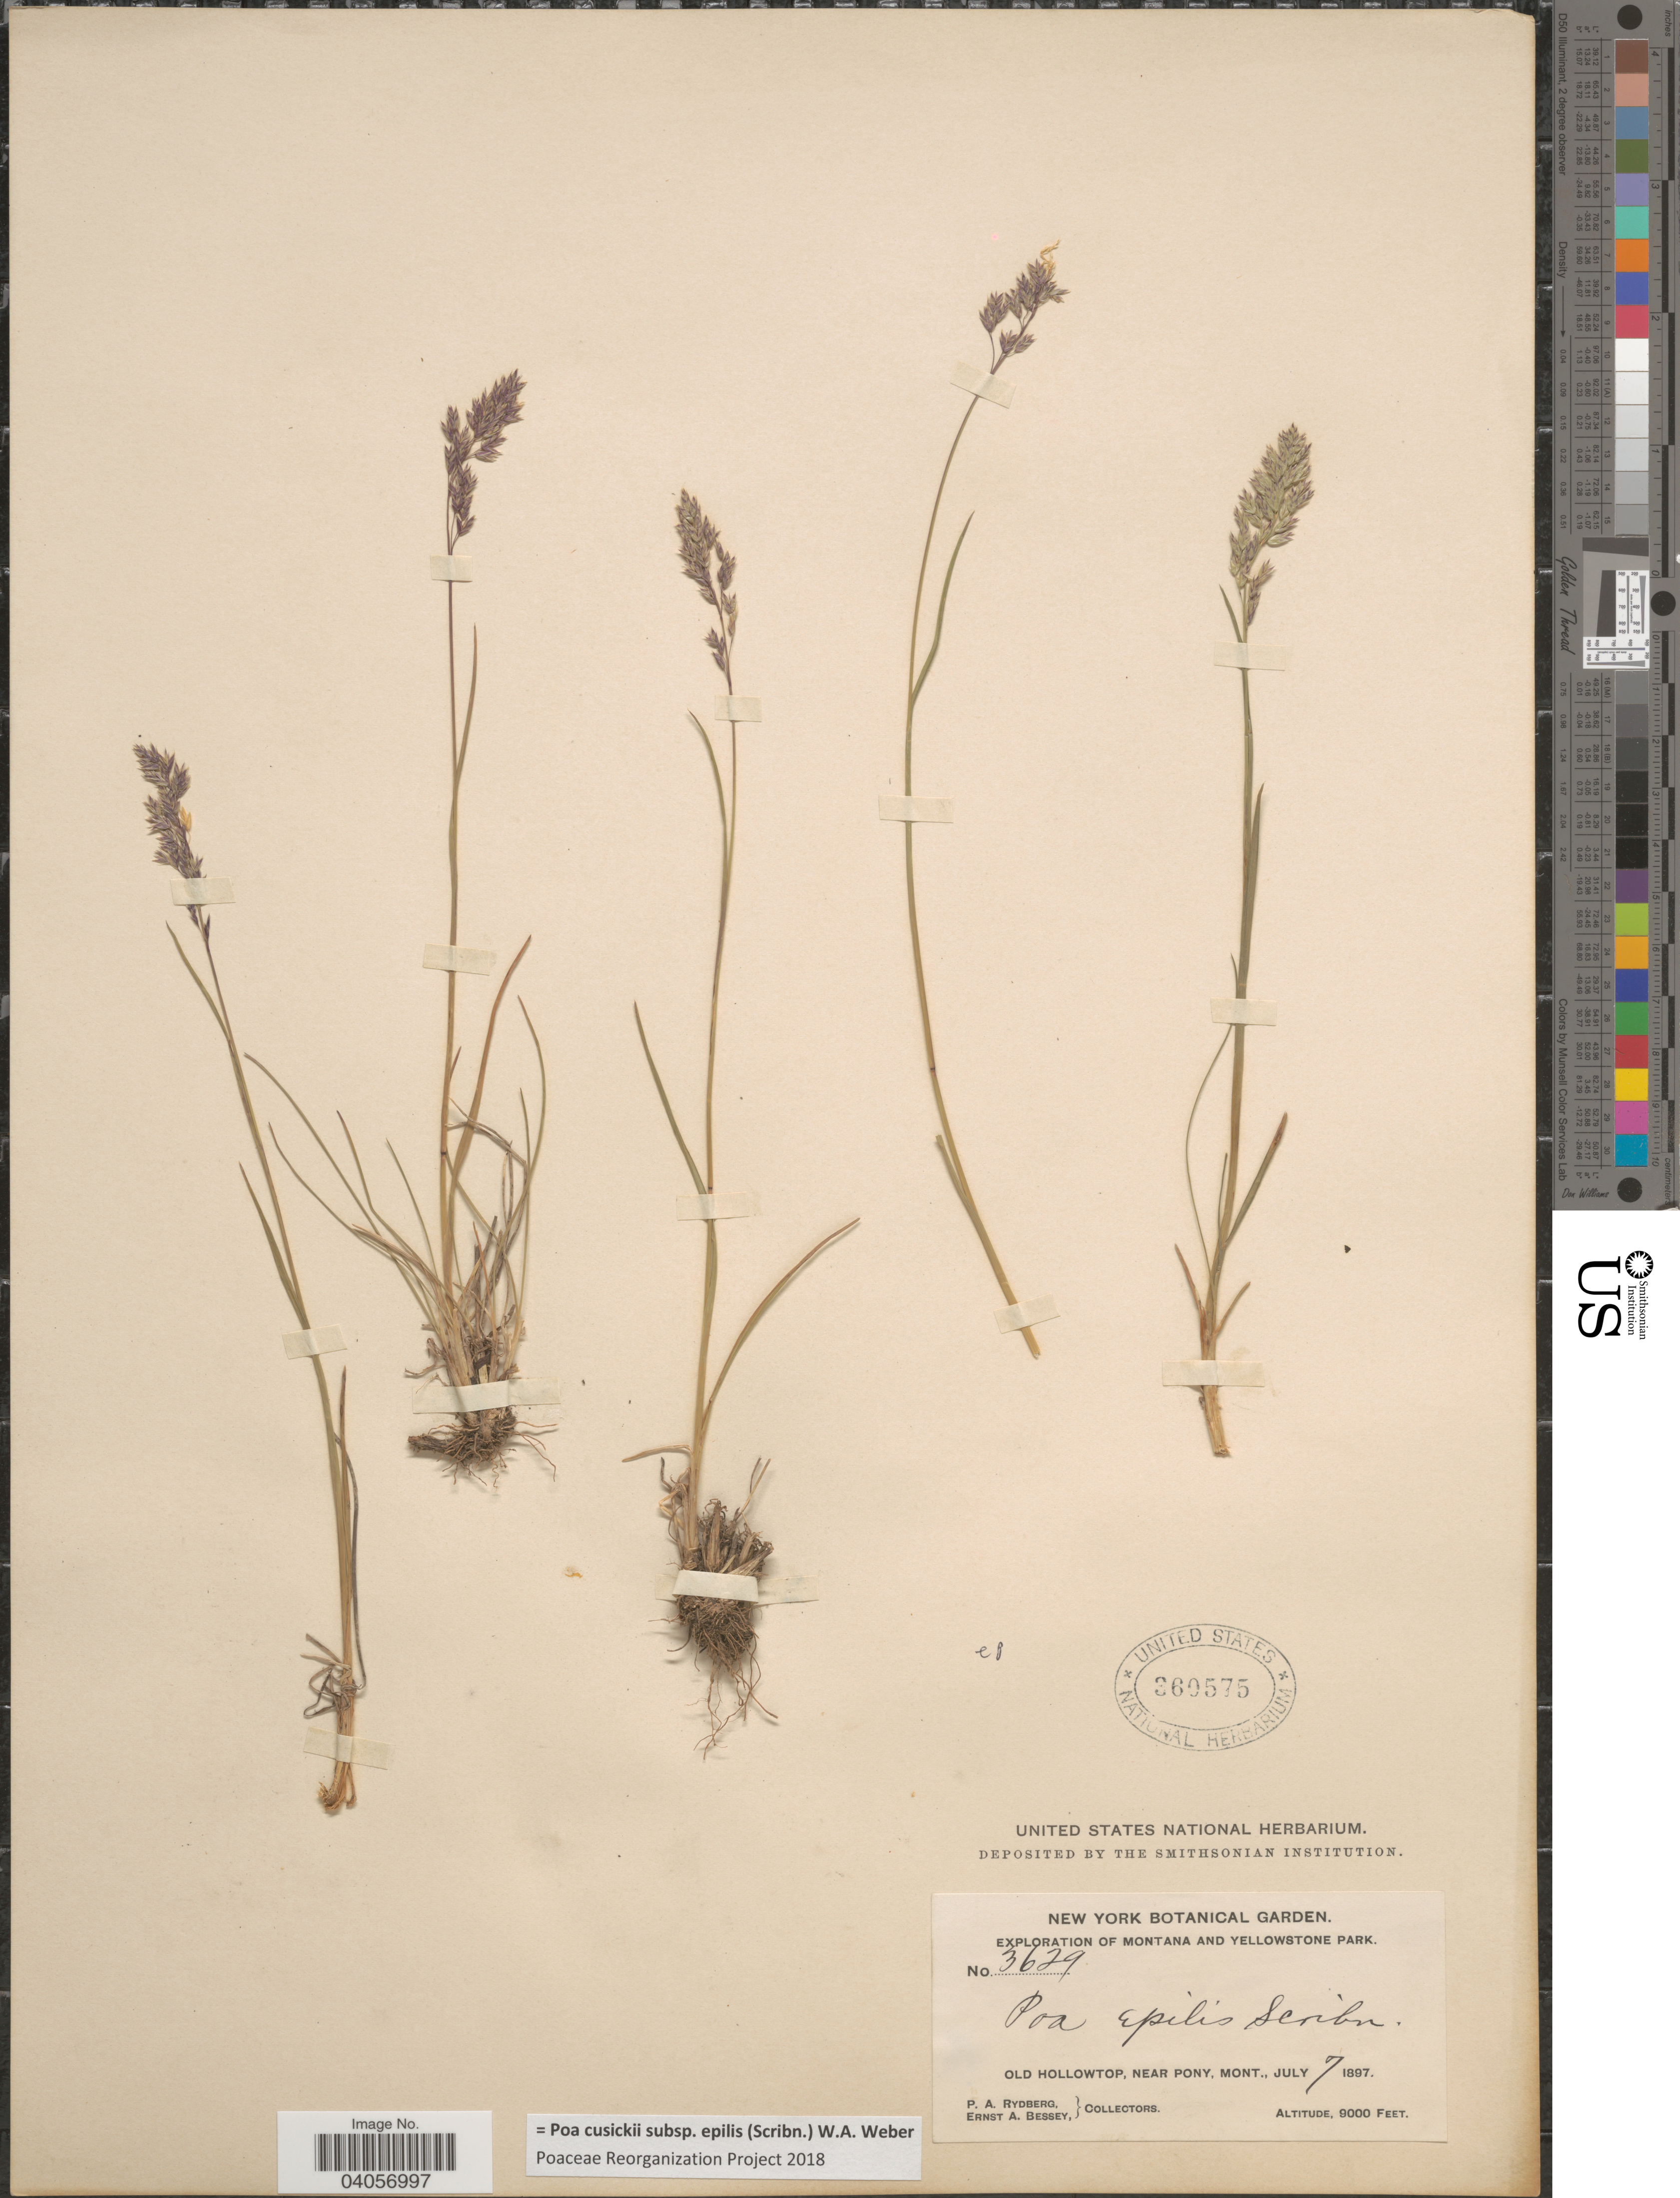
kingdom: Plantae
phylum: Tracheophyta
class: Liliopsida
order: Poales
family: Poaceae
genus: Poa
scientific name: Poa cusickii subsp. epilis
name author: (Scribn.) W.A. Weber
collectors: P. A. Rydberg & E. A. Bessey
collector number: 3629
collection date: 1897-07-07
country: United States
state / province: Montana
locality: Montana and Yellowstone Park. Old Hollowtop, near Pony.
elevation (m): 2743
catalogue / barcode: US 360575